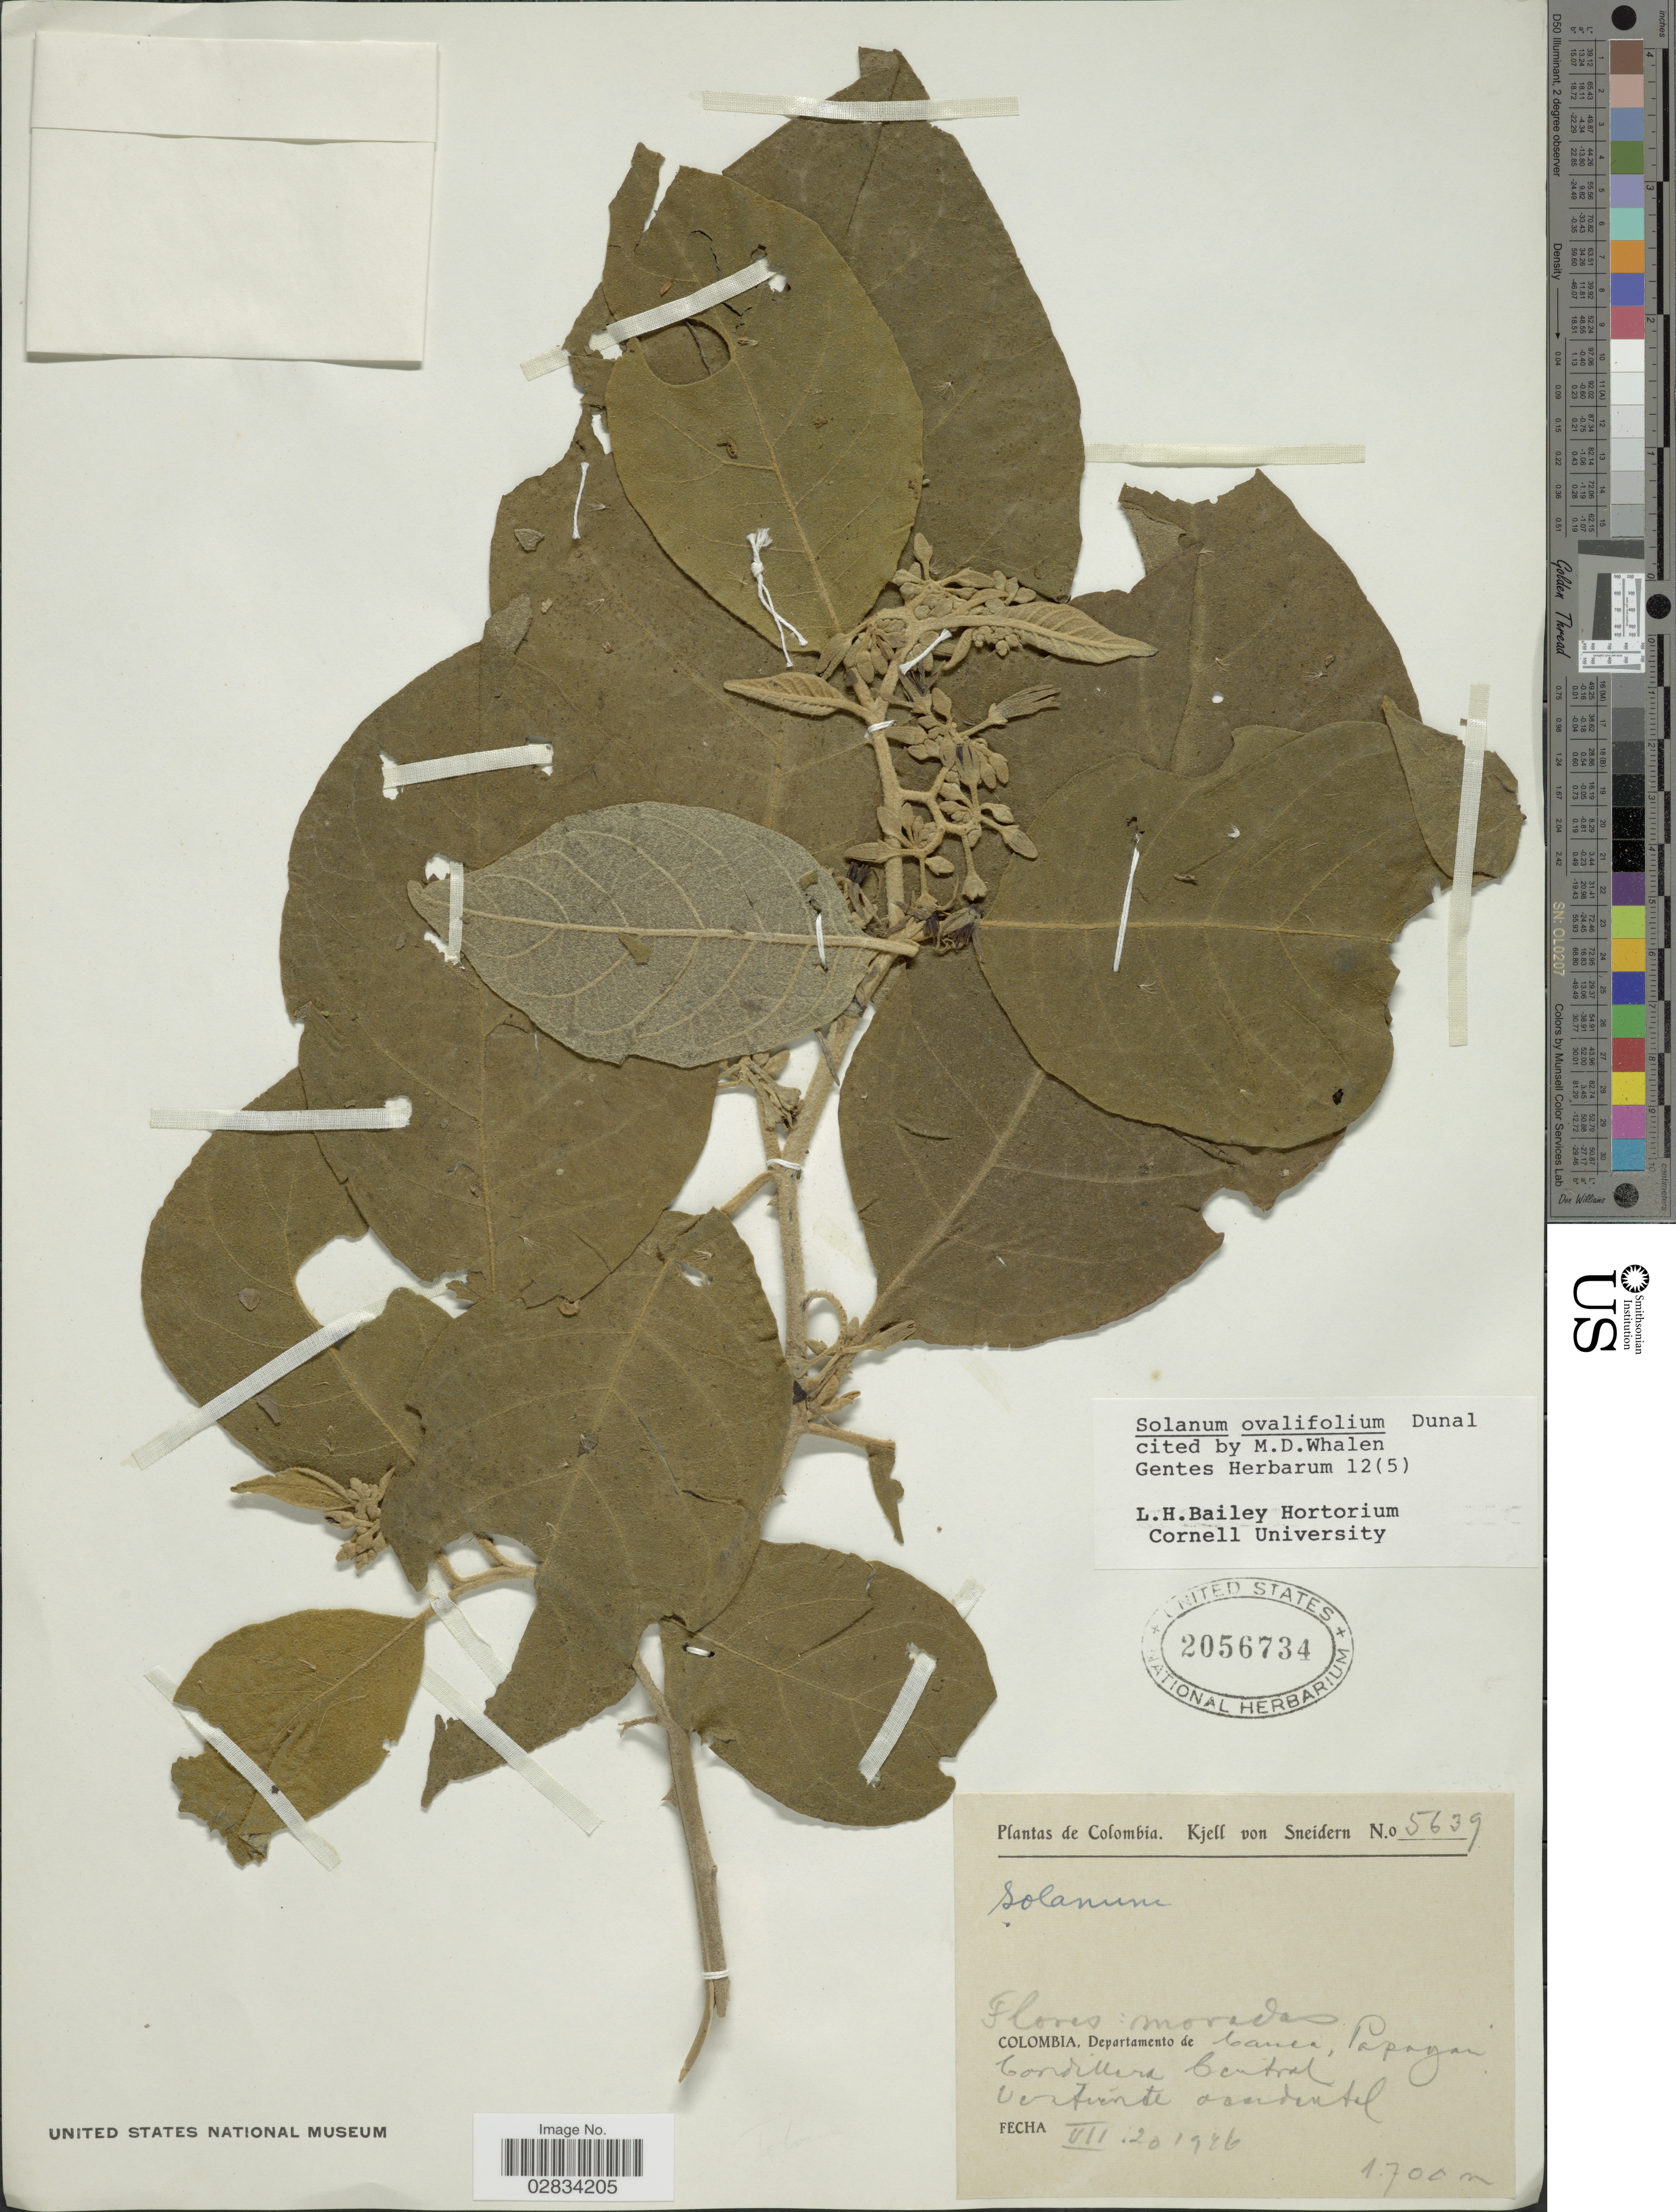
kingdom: Plantae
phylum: Tracheophyta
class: Magnoliopsida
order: Solanales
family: Solanaceae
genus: Solanum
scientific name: Solanum ovalifolium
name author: Dunal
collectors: K. von Sneidern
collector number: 5639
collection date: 1946-07-20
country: Colombia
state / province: Cauca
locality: Departamento de Cauca, Popayán, Cordillera Central, vertiente occidental.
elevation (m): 1700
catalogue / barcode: US 2056734